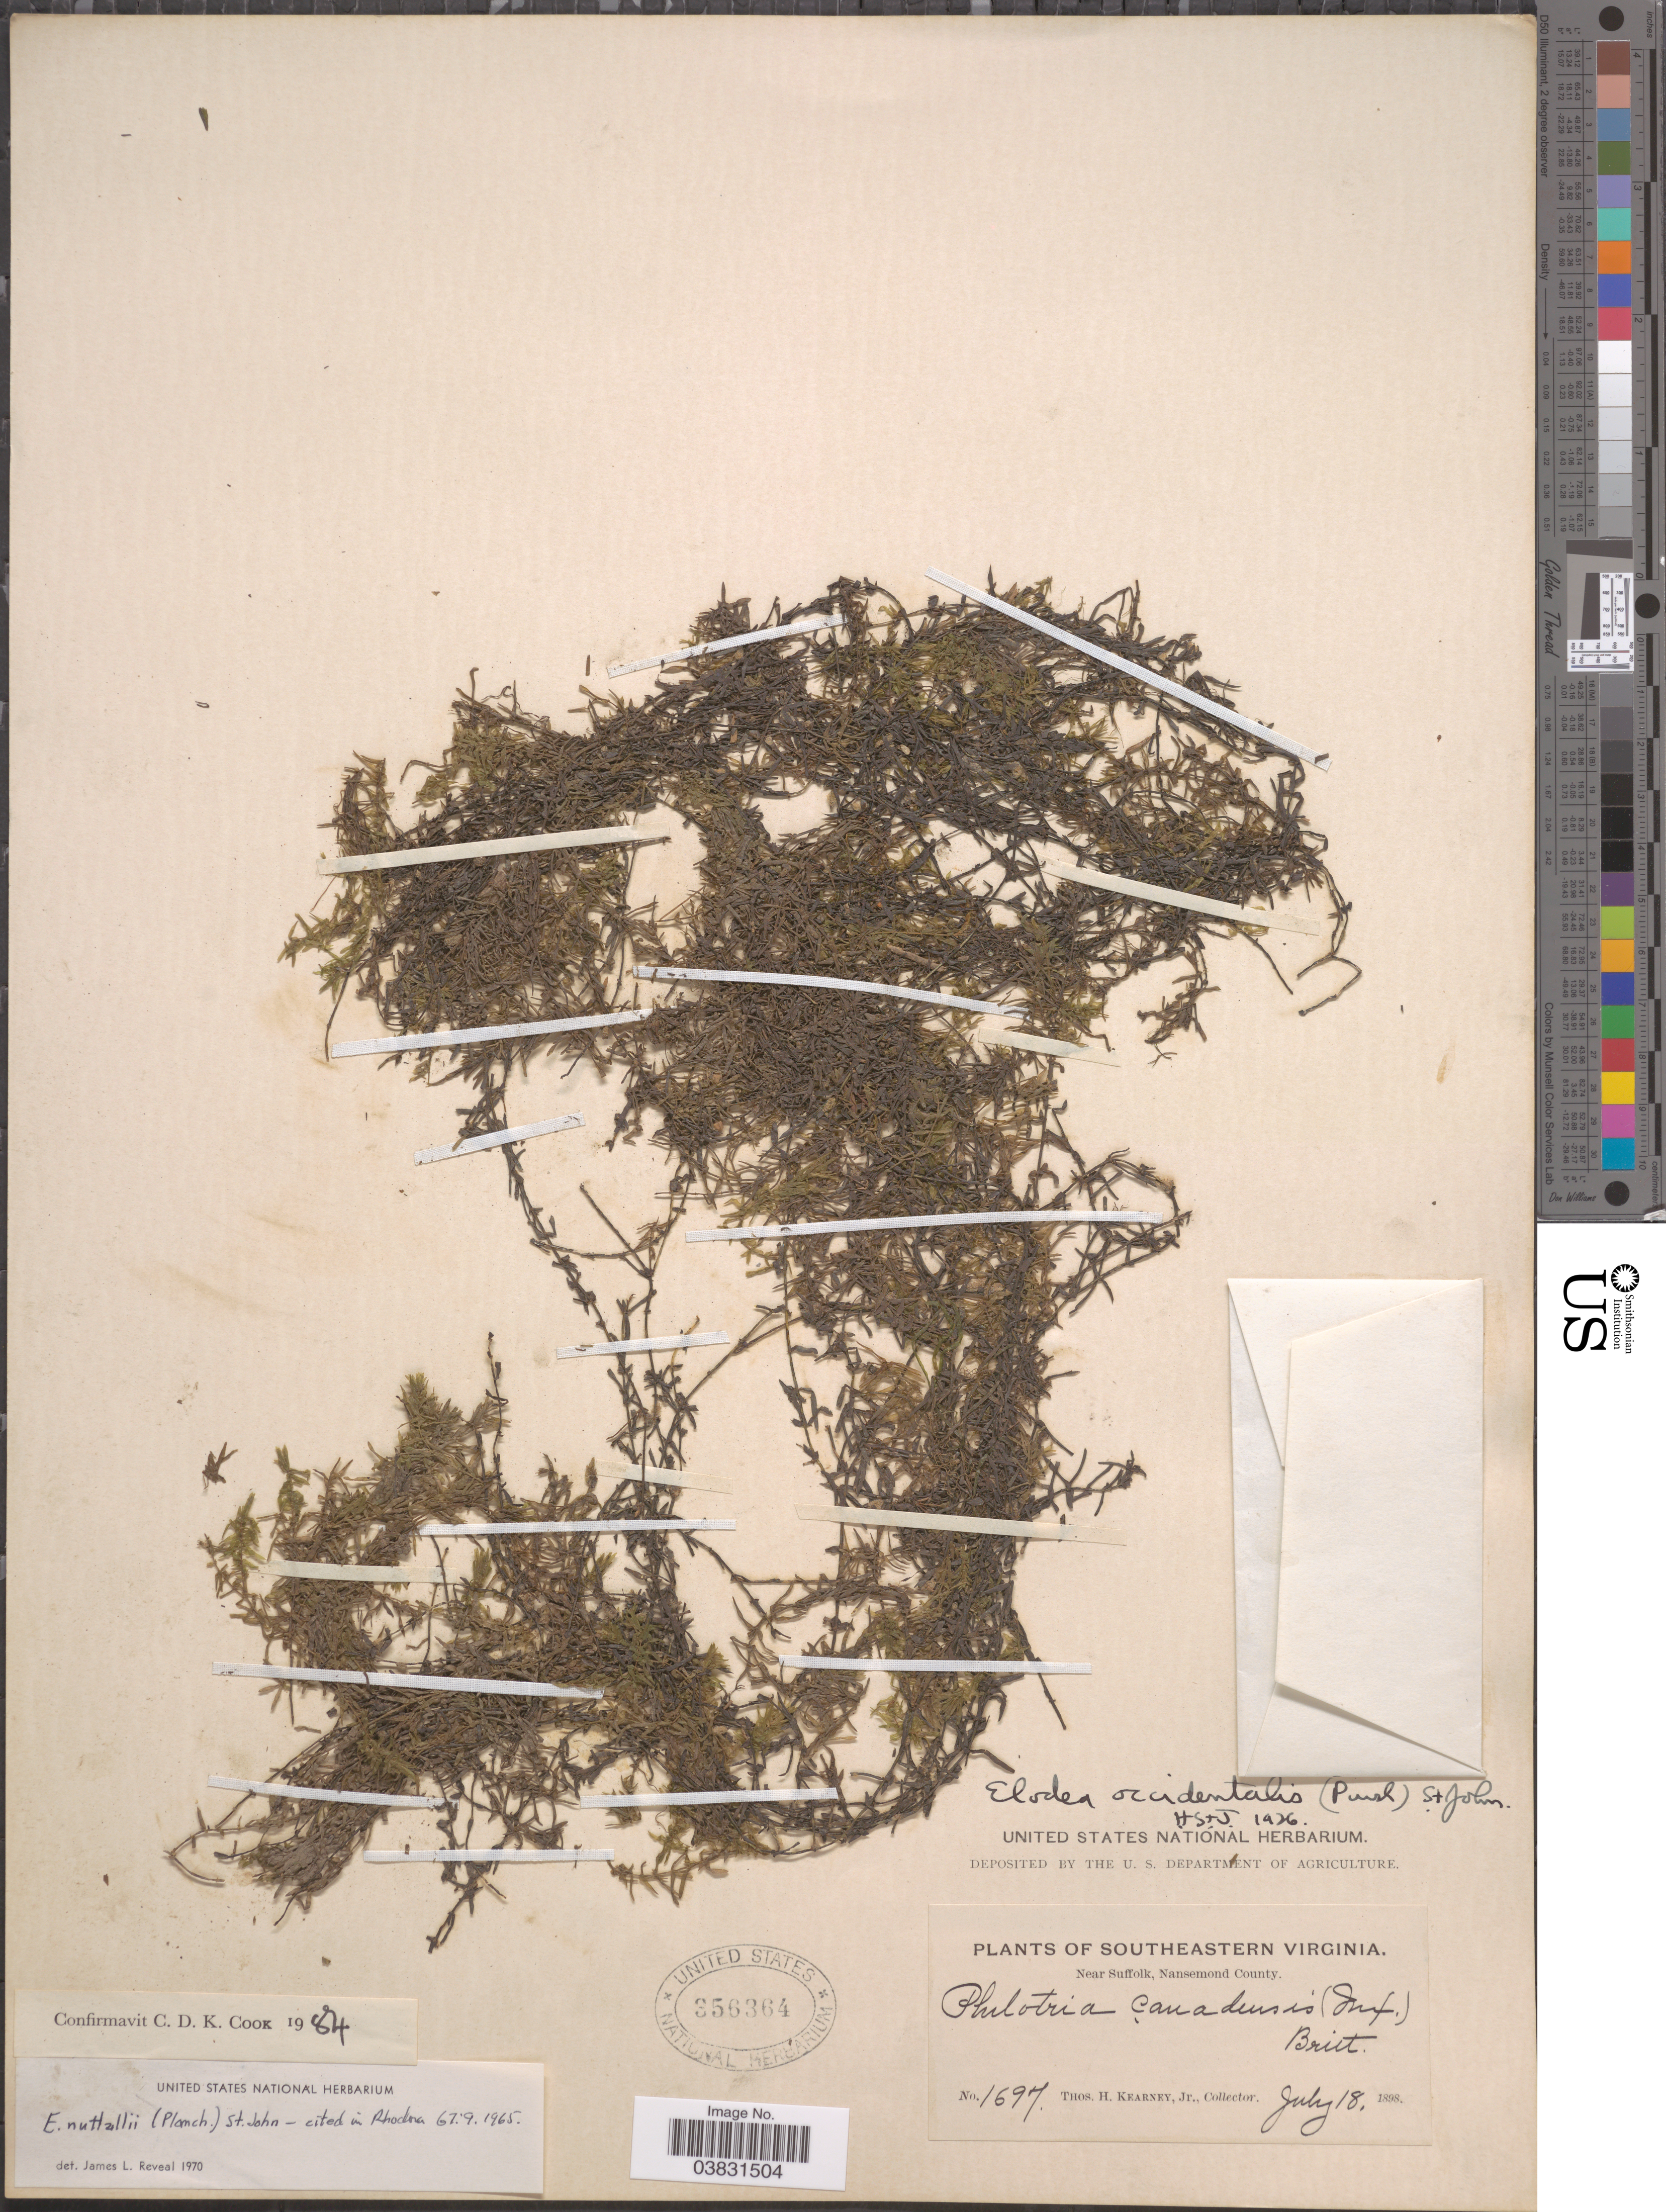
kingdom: Plantae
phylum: Tracheophyta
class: Liliopsida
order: Alismatales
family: Hydrocharitaceae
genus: Elodea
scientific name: Elodea nuttallii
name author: (Planch.) H. St. John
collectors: T. H. Kearney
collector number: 1697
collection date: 1898-07-18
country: United States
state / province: Virginia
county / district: City of Suffolk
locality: Southeastern Virginia. Near Suffolk, Nansemond County.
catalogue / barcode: US 356364